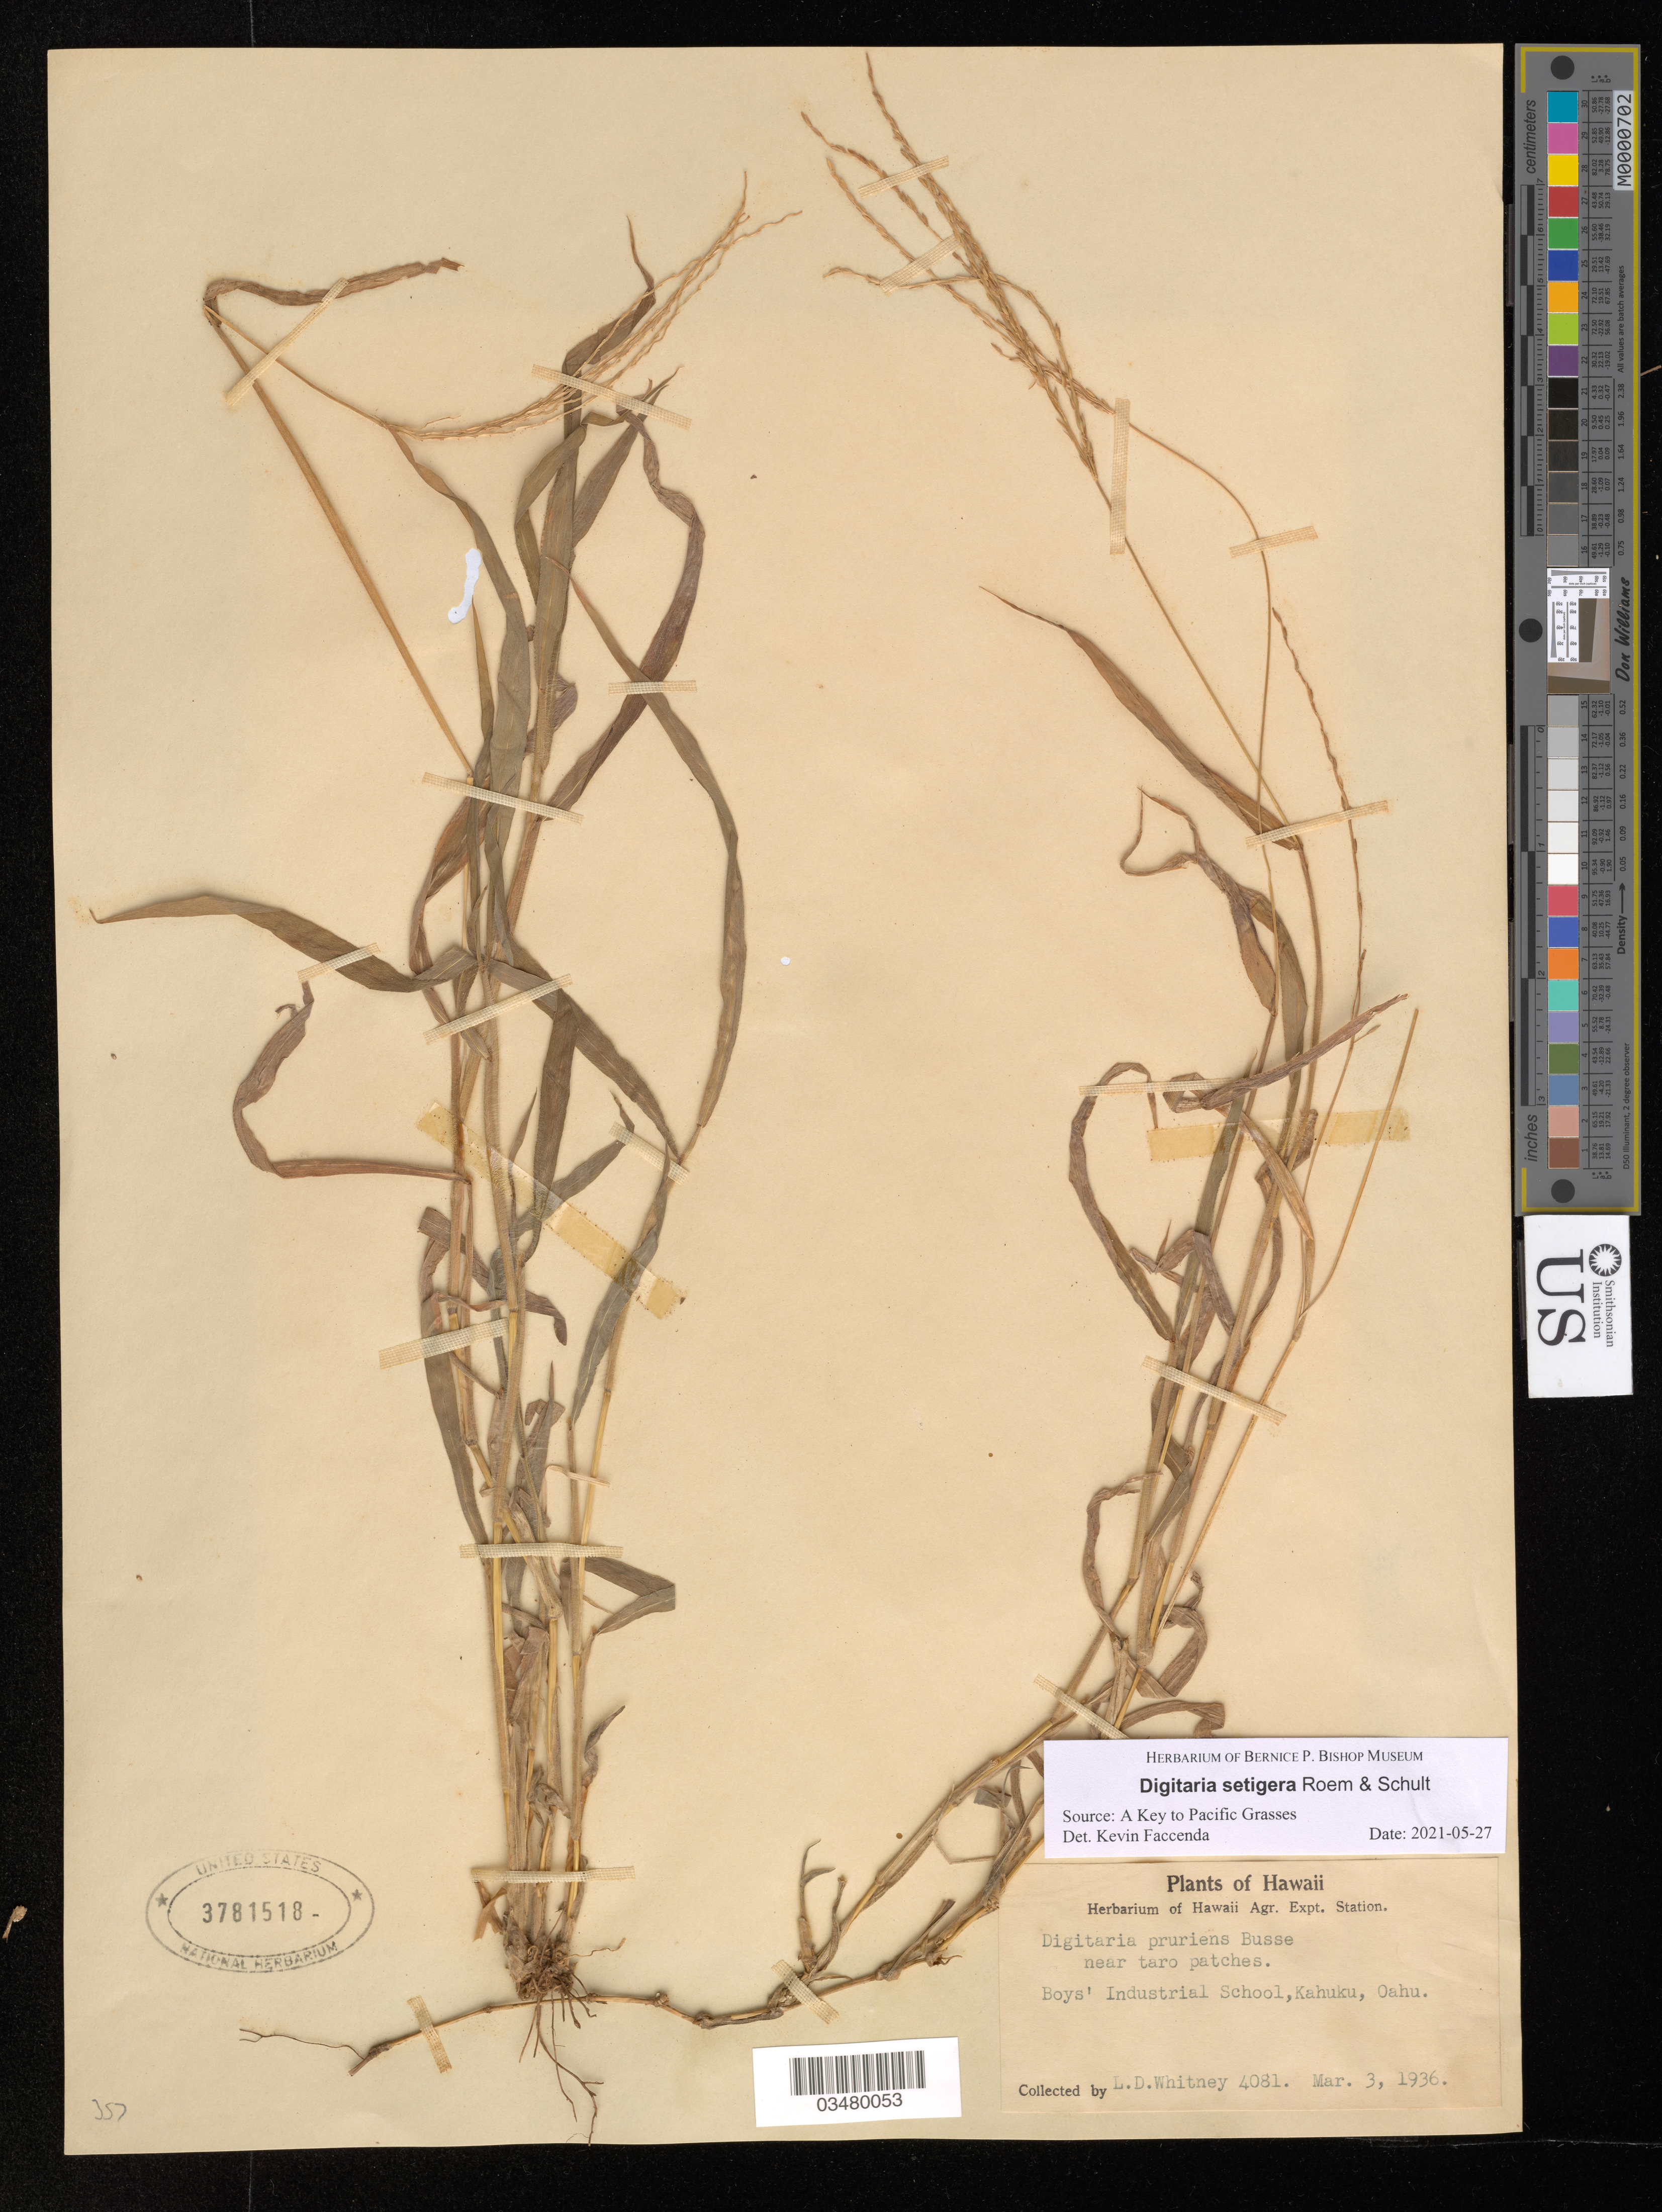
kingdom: Plantae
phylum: Tracheophyta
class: Liliopsida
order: Poales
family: Poaceae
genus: Digitaria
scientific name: Digitaria setigera var. setigera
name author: Roth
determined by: Faccenda, K.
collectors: L. Whitney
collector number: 4081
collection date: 1936-03-03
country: United States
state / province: Hawaii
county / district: Honolulu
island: Oahu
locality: Boys' Industrial School, Kahuku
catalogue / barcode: US 3781518